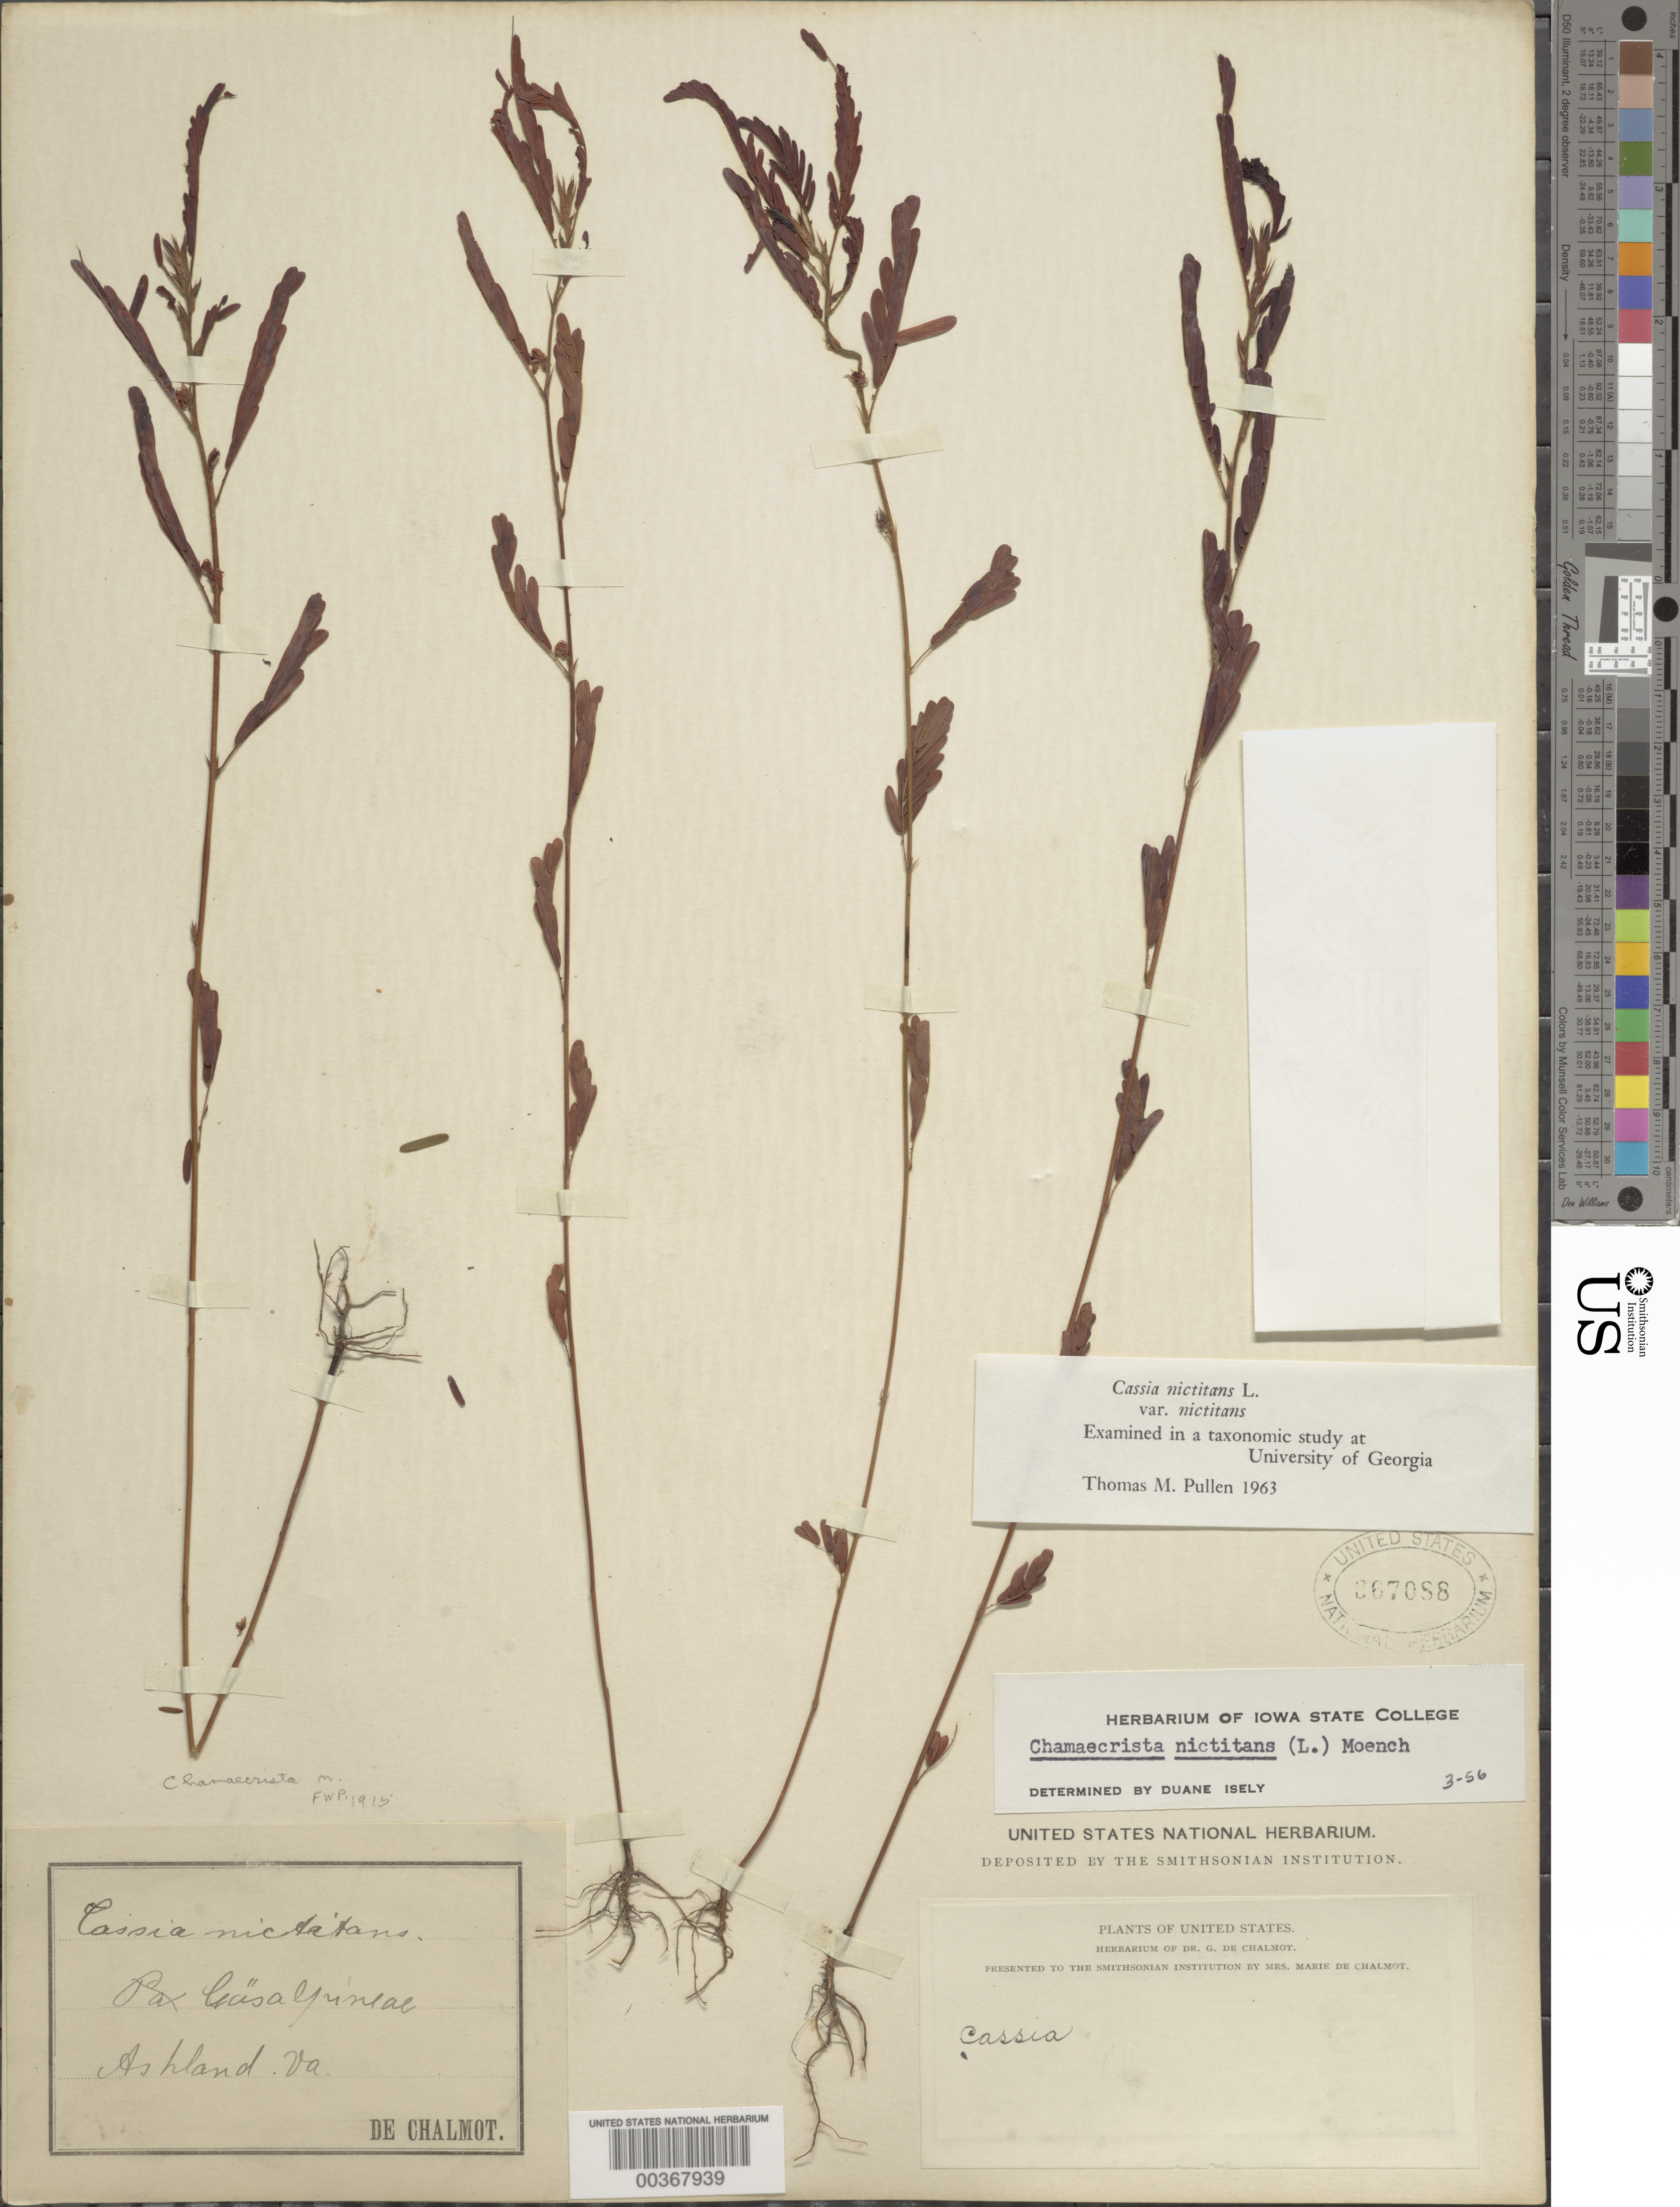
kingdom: Plantae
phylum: Tracheophyta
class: Magnoliopsida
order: Fabales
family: Fabaceae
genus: Chamaecrista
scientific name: Chamaecrista nictitans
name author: (L.) Moench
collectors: G. de Chalmot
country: United States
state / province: Virginia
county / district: Hanover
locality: Ashland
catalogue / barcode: US 367088